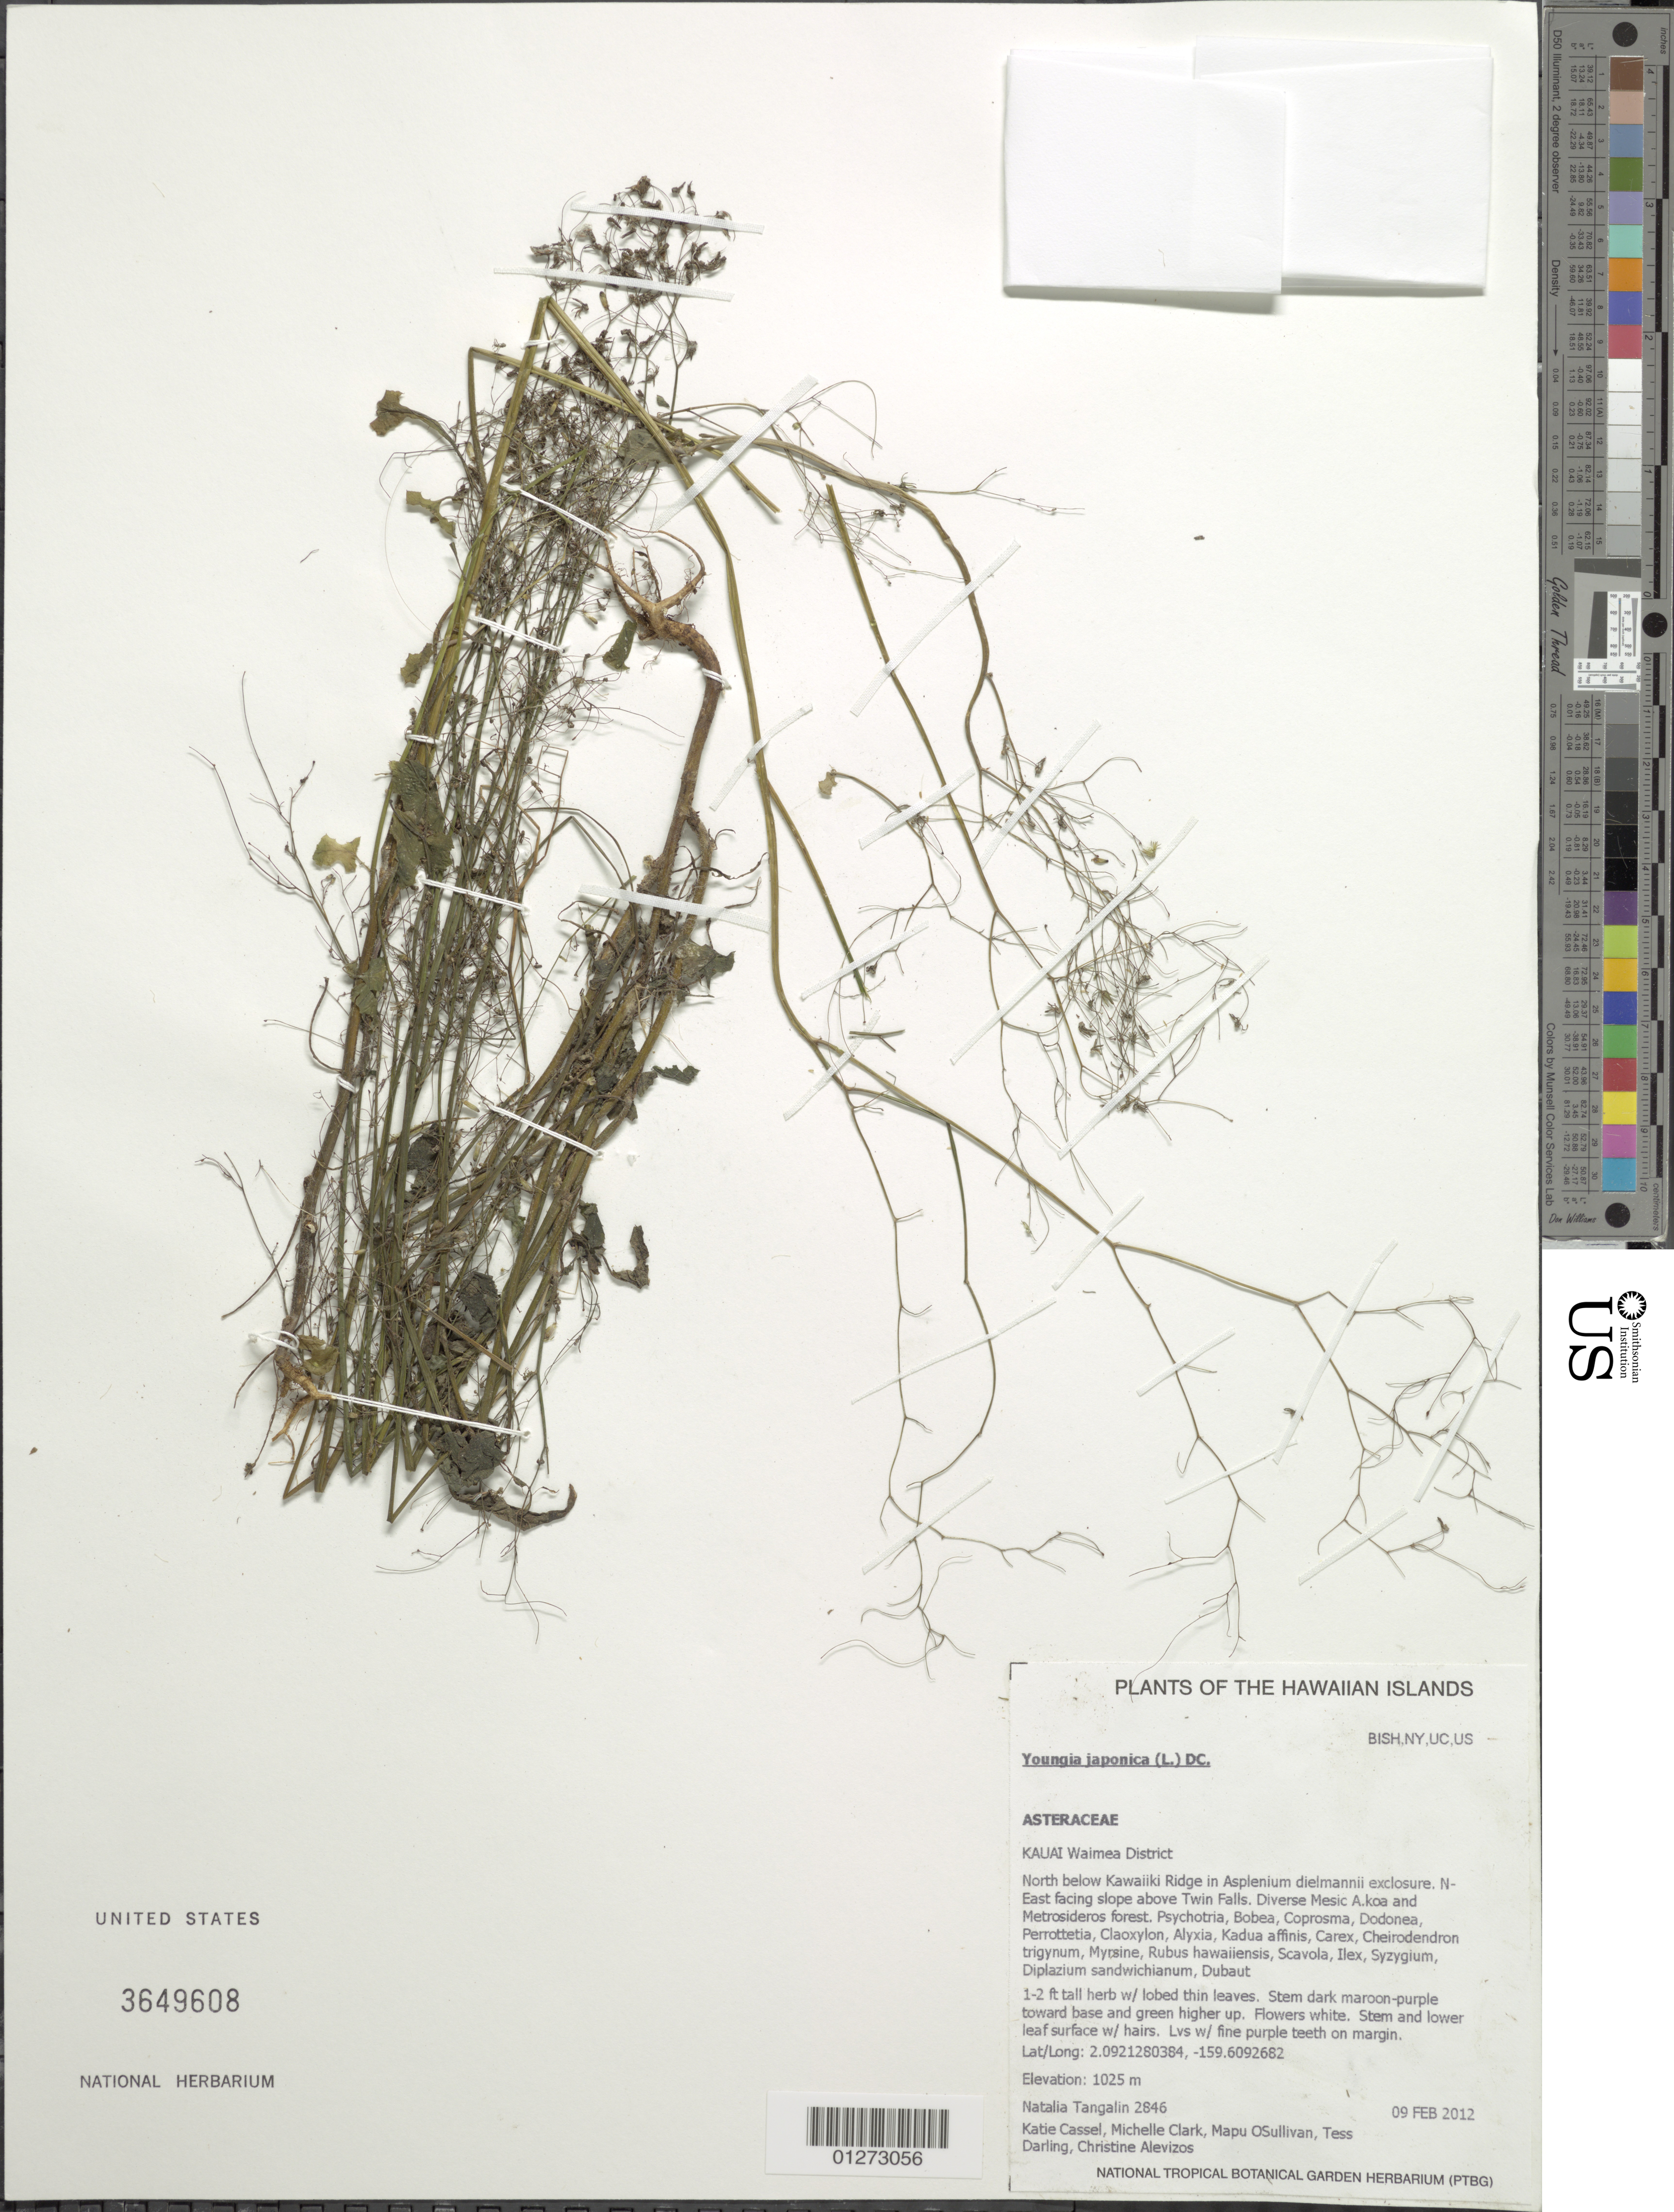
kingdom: Plantae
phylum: Tracheophyta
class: Magnoliopsida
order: Asterales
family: Asteraceae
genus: Youngia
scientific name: Youngia japonica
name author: (L.) DC.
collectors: N. Tangalin & M. Clark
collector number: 2846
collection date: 2012-02-09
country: United States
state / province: Hawaii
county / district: Kauai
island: Kaua'i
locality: Waimea District, North below Kawaiiki Ridge in Asplenium dielmannii exclosure, NE facing slope above Twin Falls.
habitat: Diverse mesic forest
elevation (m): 1025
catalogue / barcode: US 3649608